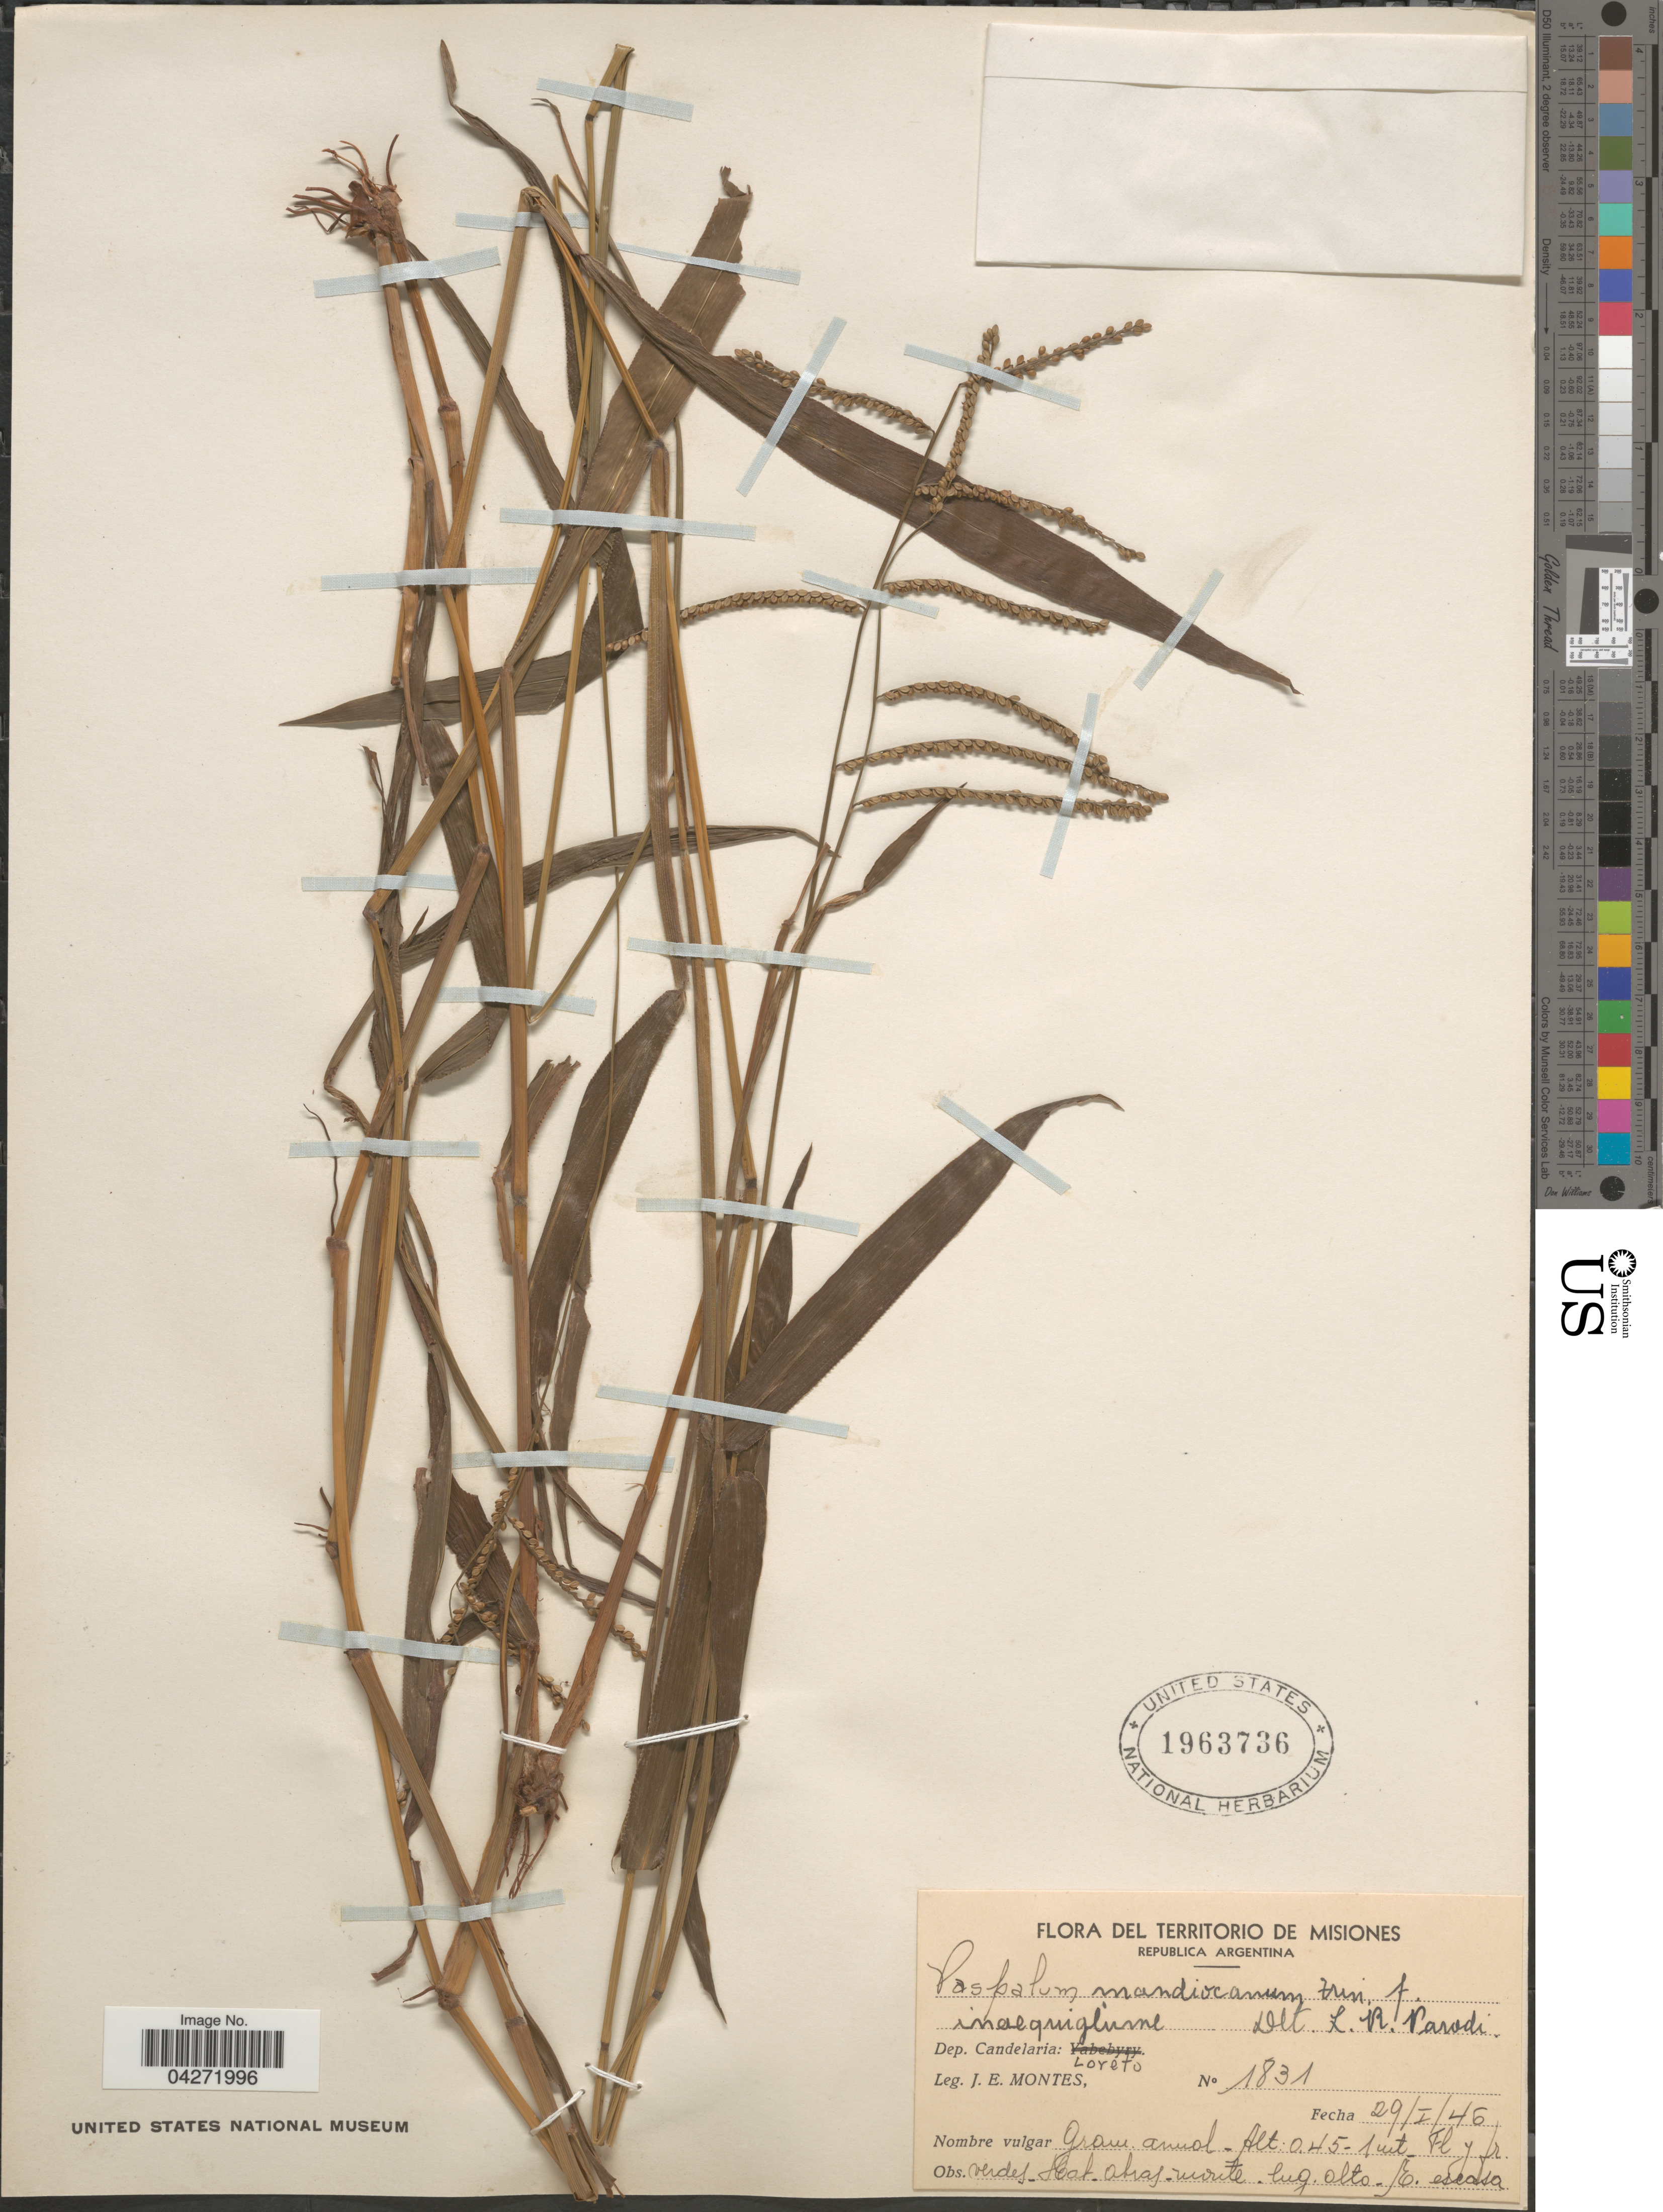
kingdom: Plantae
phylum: Tracheophyta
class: Liliopsida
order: Poales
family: Poaceae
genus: Paspalum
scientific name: Paspalum mandiocanum var. subaequiglume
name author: I.L. Barreto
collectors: J. E. Montes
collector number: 1831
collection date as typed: Transcribed d/m/y: 29/1/46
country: Argentina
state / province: Misiones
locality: Dep. Candelaria: Loreto.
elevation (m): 0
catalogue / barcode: US 1963736